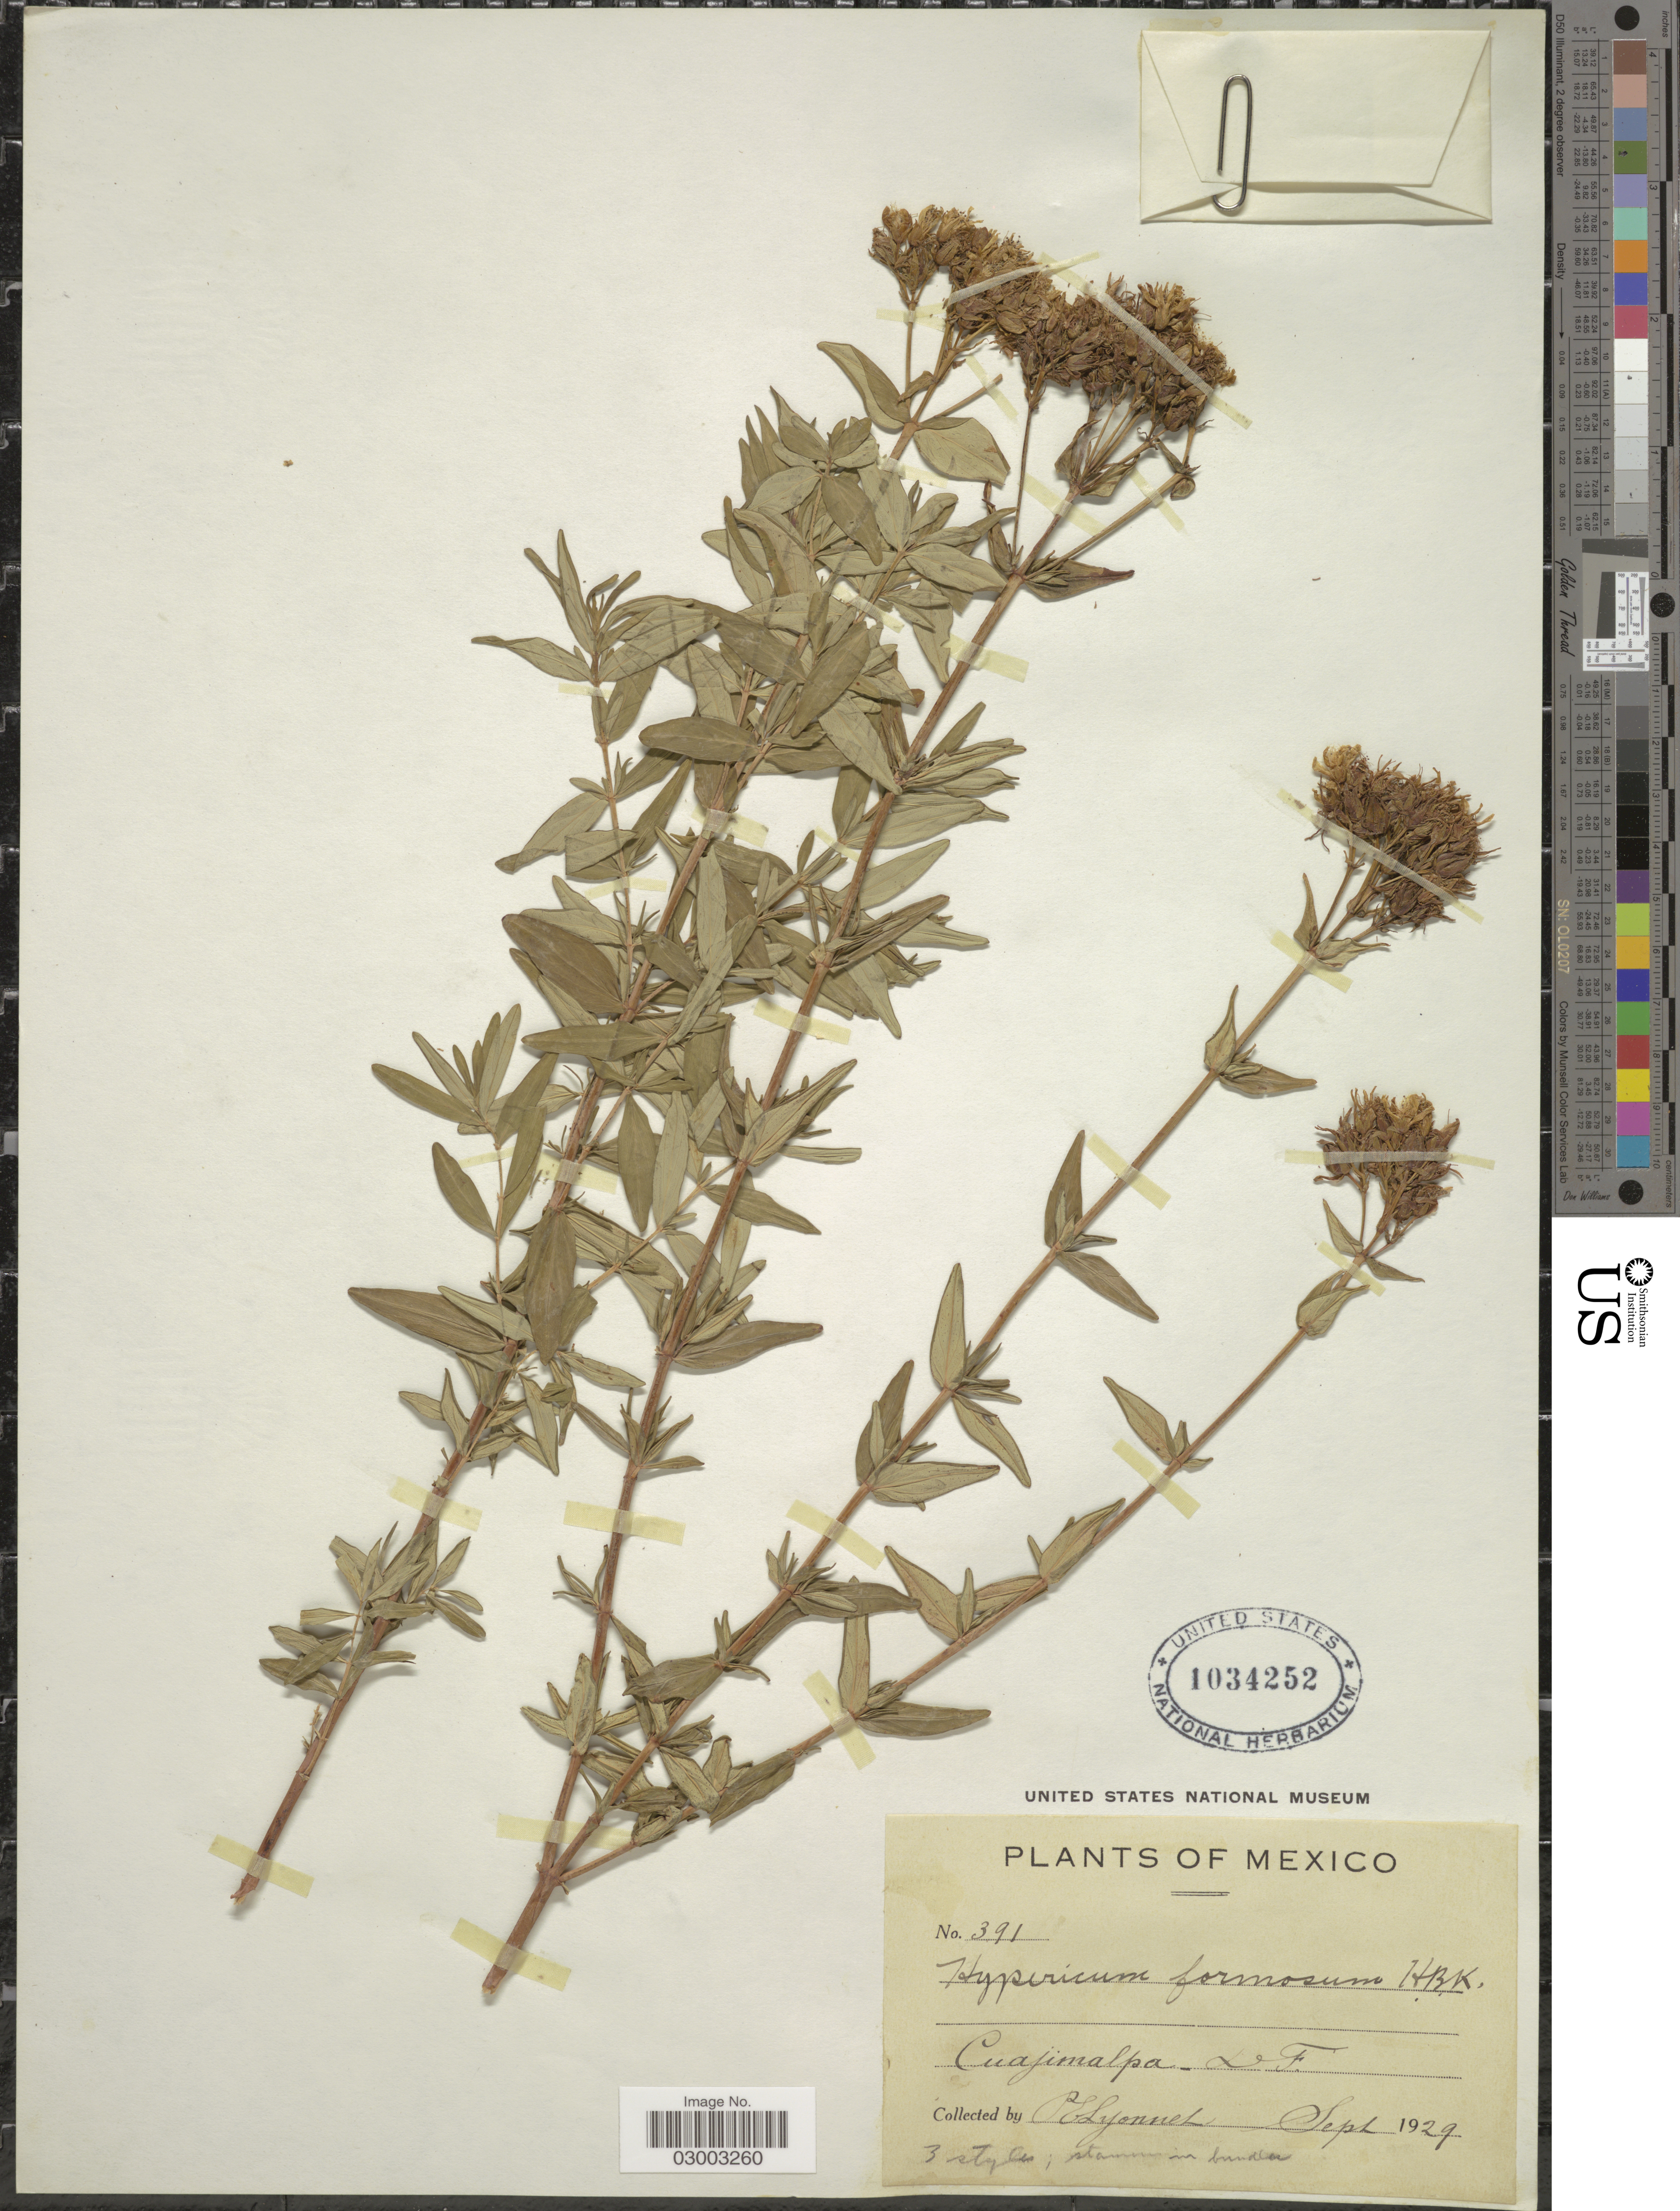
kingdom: Plantae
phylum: Tracheophyta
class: Magnoliopsida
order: Malpighiales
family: Hypericaceae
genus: Hypericum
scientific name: Hypericum pringlei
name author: S. Watson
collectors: P. Lyonnet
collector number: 391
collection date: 1929-09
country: Mexico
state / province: Distrito Federal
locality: Cuajimalpa - D.F.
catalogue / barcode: US 1034252